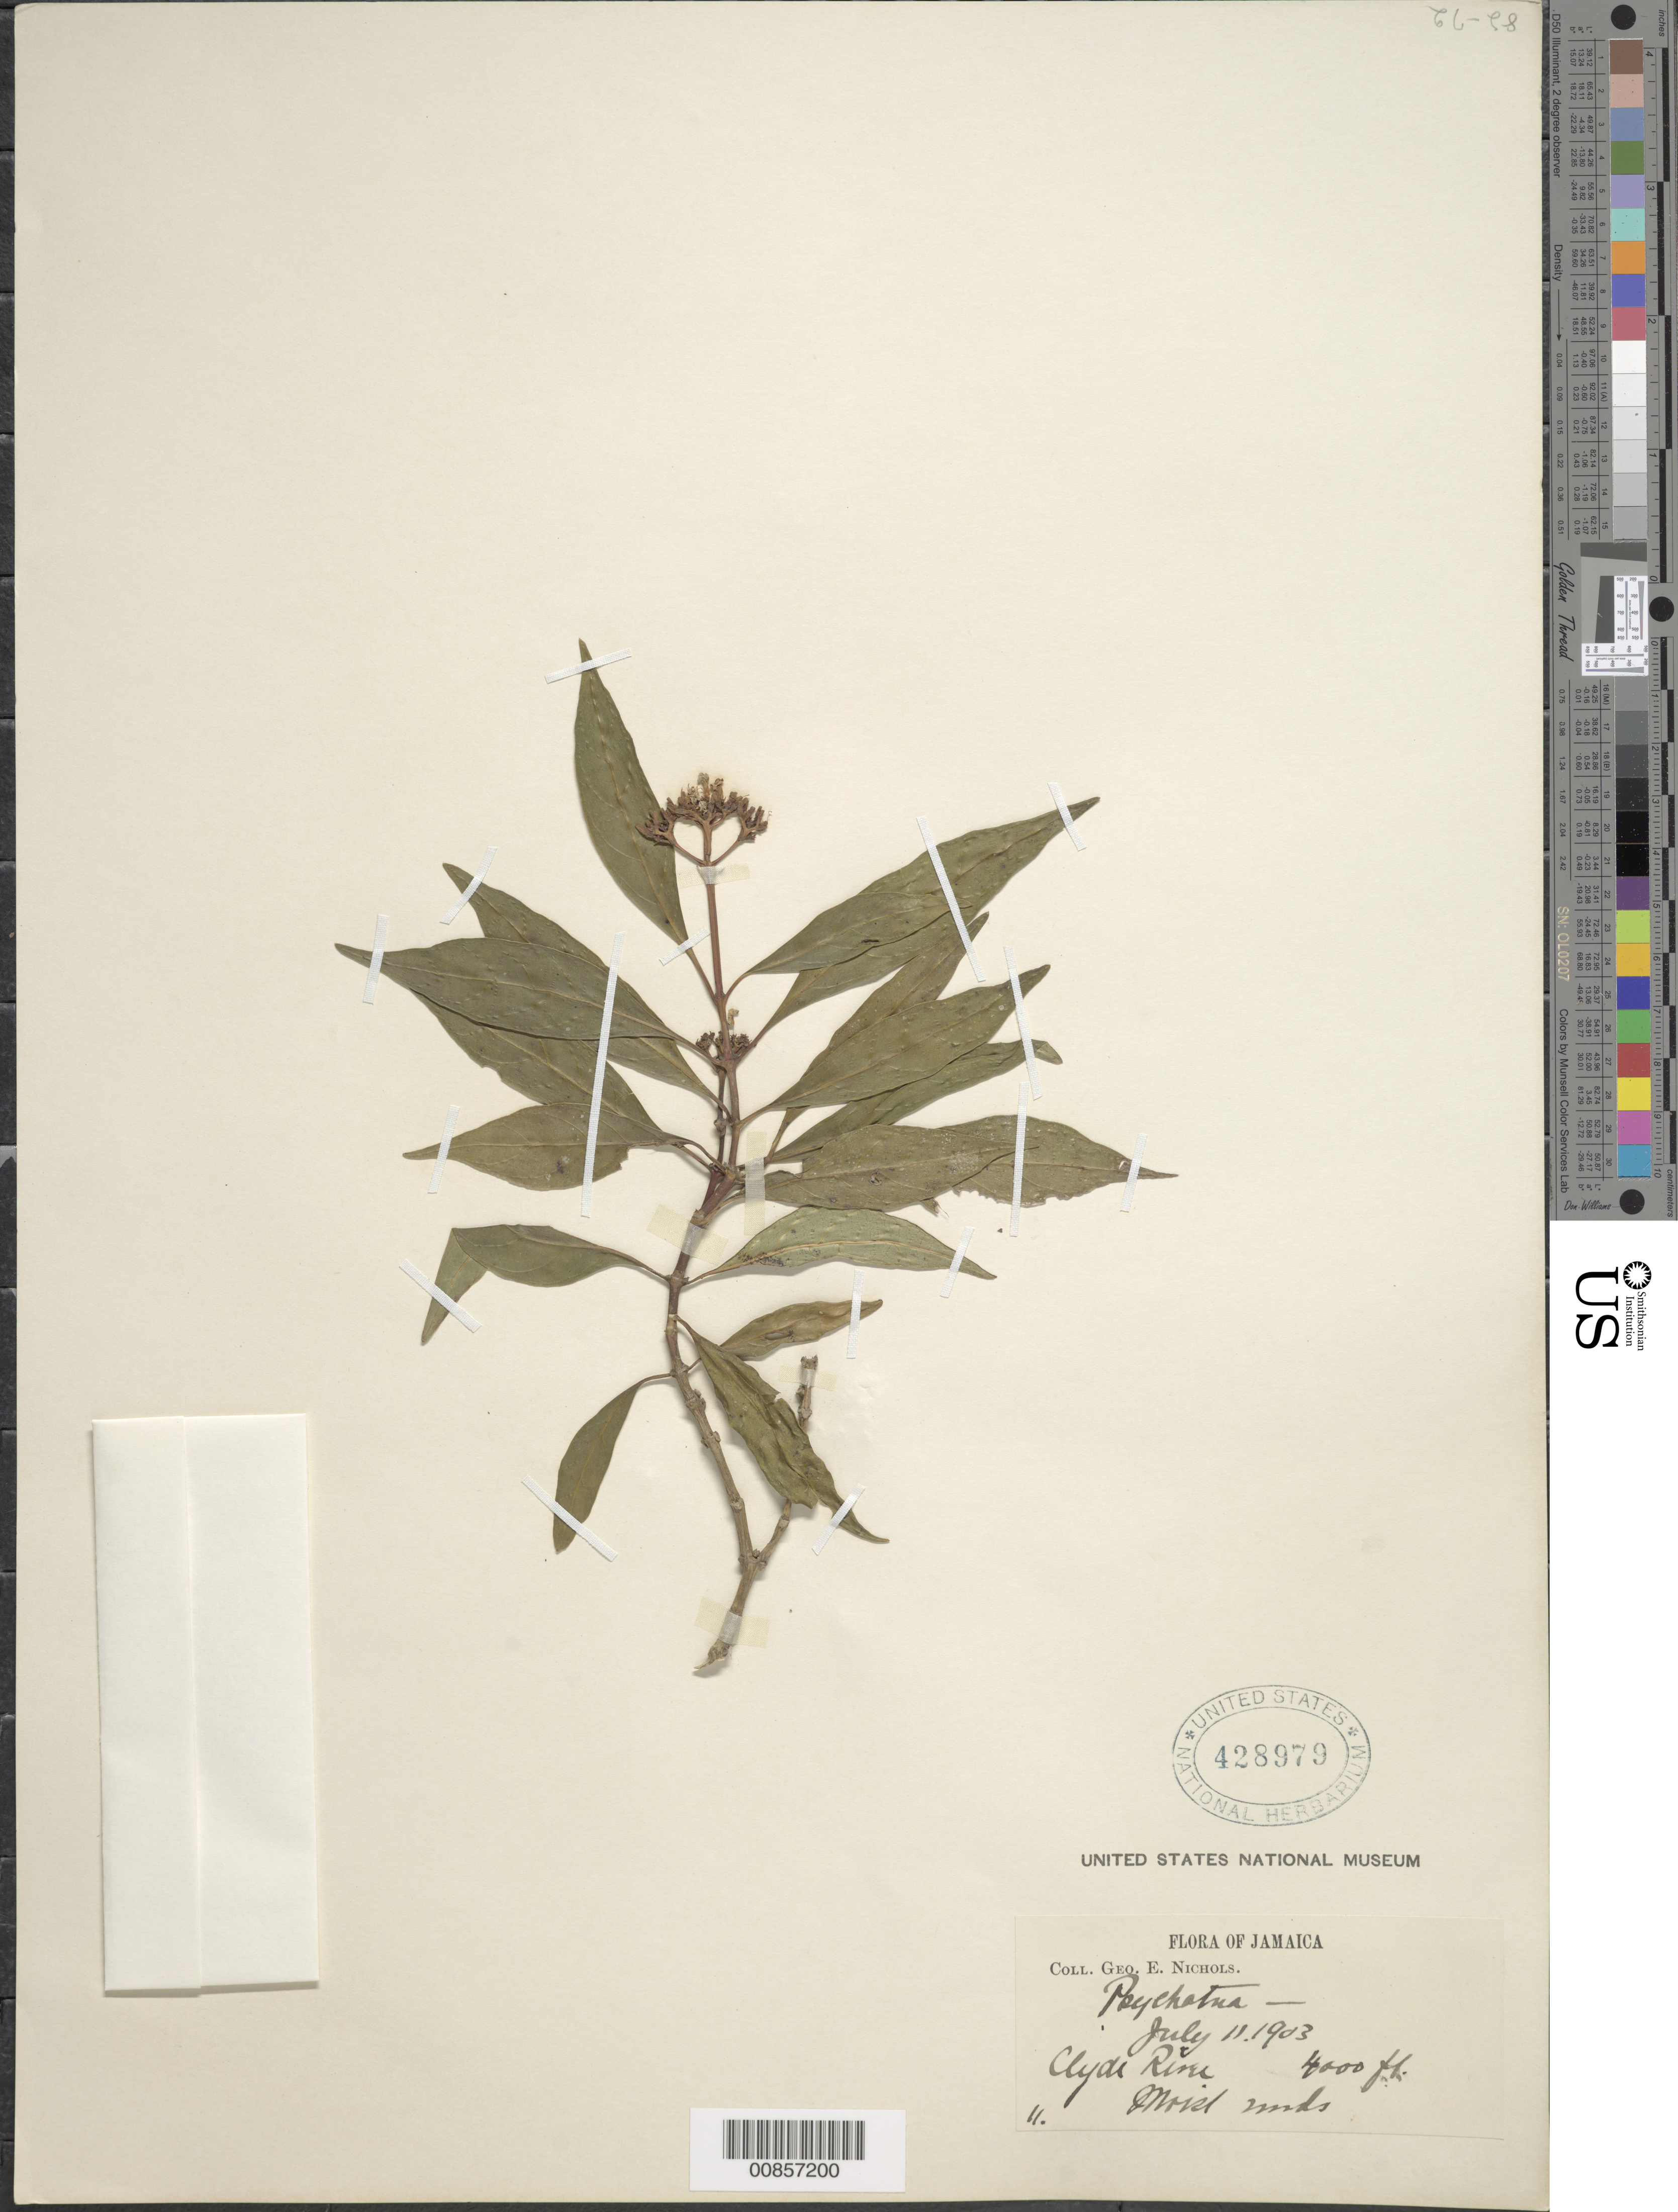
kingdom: Plantae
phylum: Tracheophyta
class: Magnoliopsida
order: Gentianales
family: Rubiaceae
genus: Psychotria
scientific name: Psychotria sp.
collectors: G. E. Nichols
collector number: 11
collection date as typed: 11 Jul 1903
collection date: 1903-07-11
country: Jamaica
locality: Clyde River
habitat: Moist woods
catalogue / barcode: US 428979